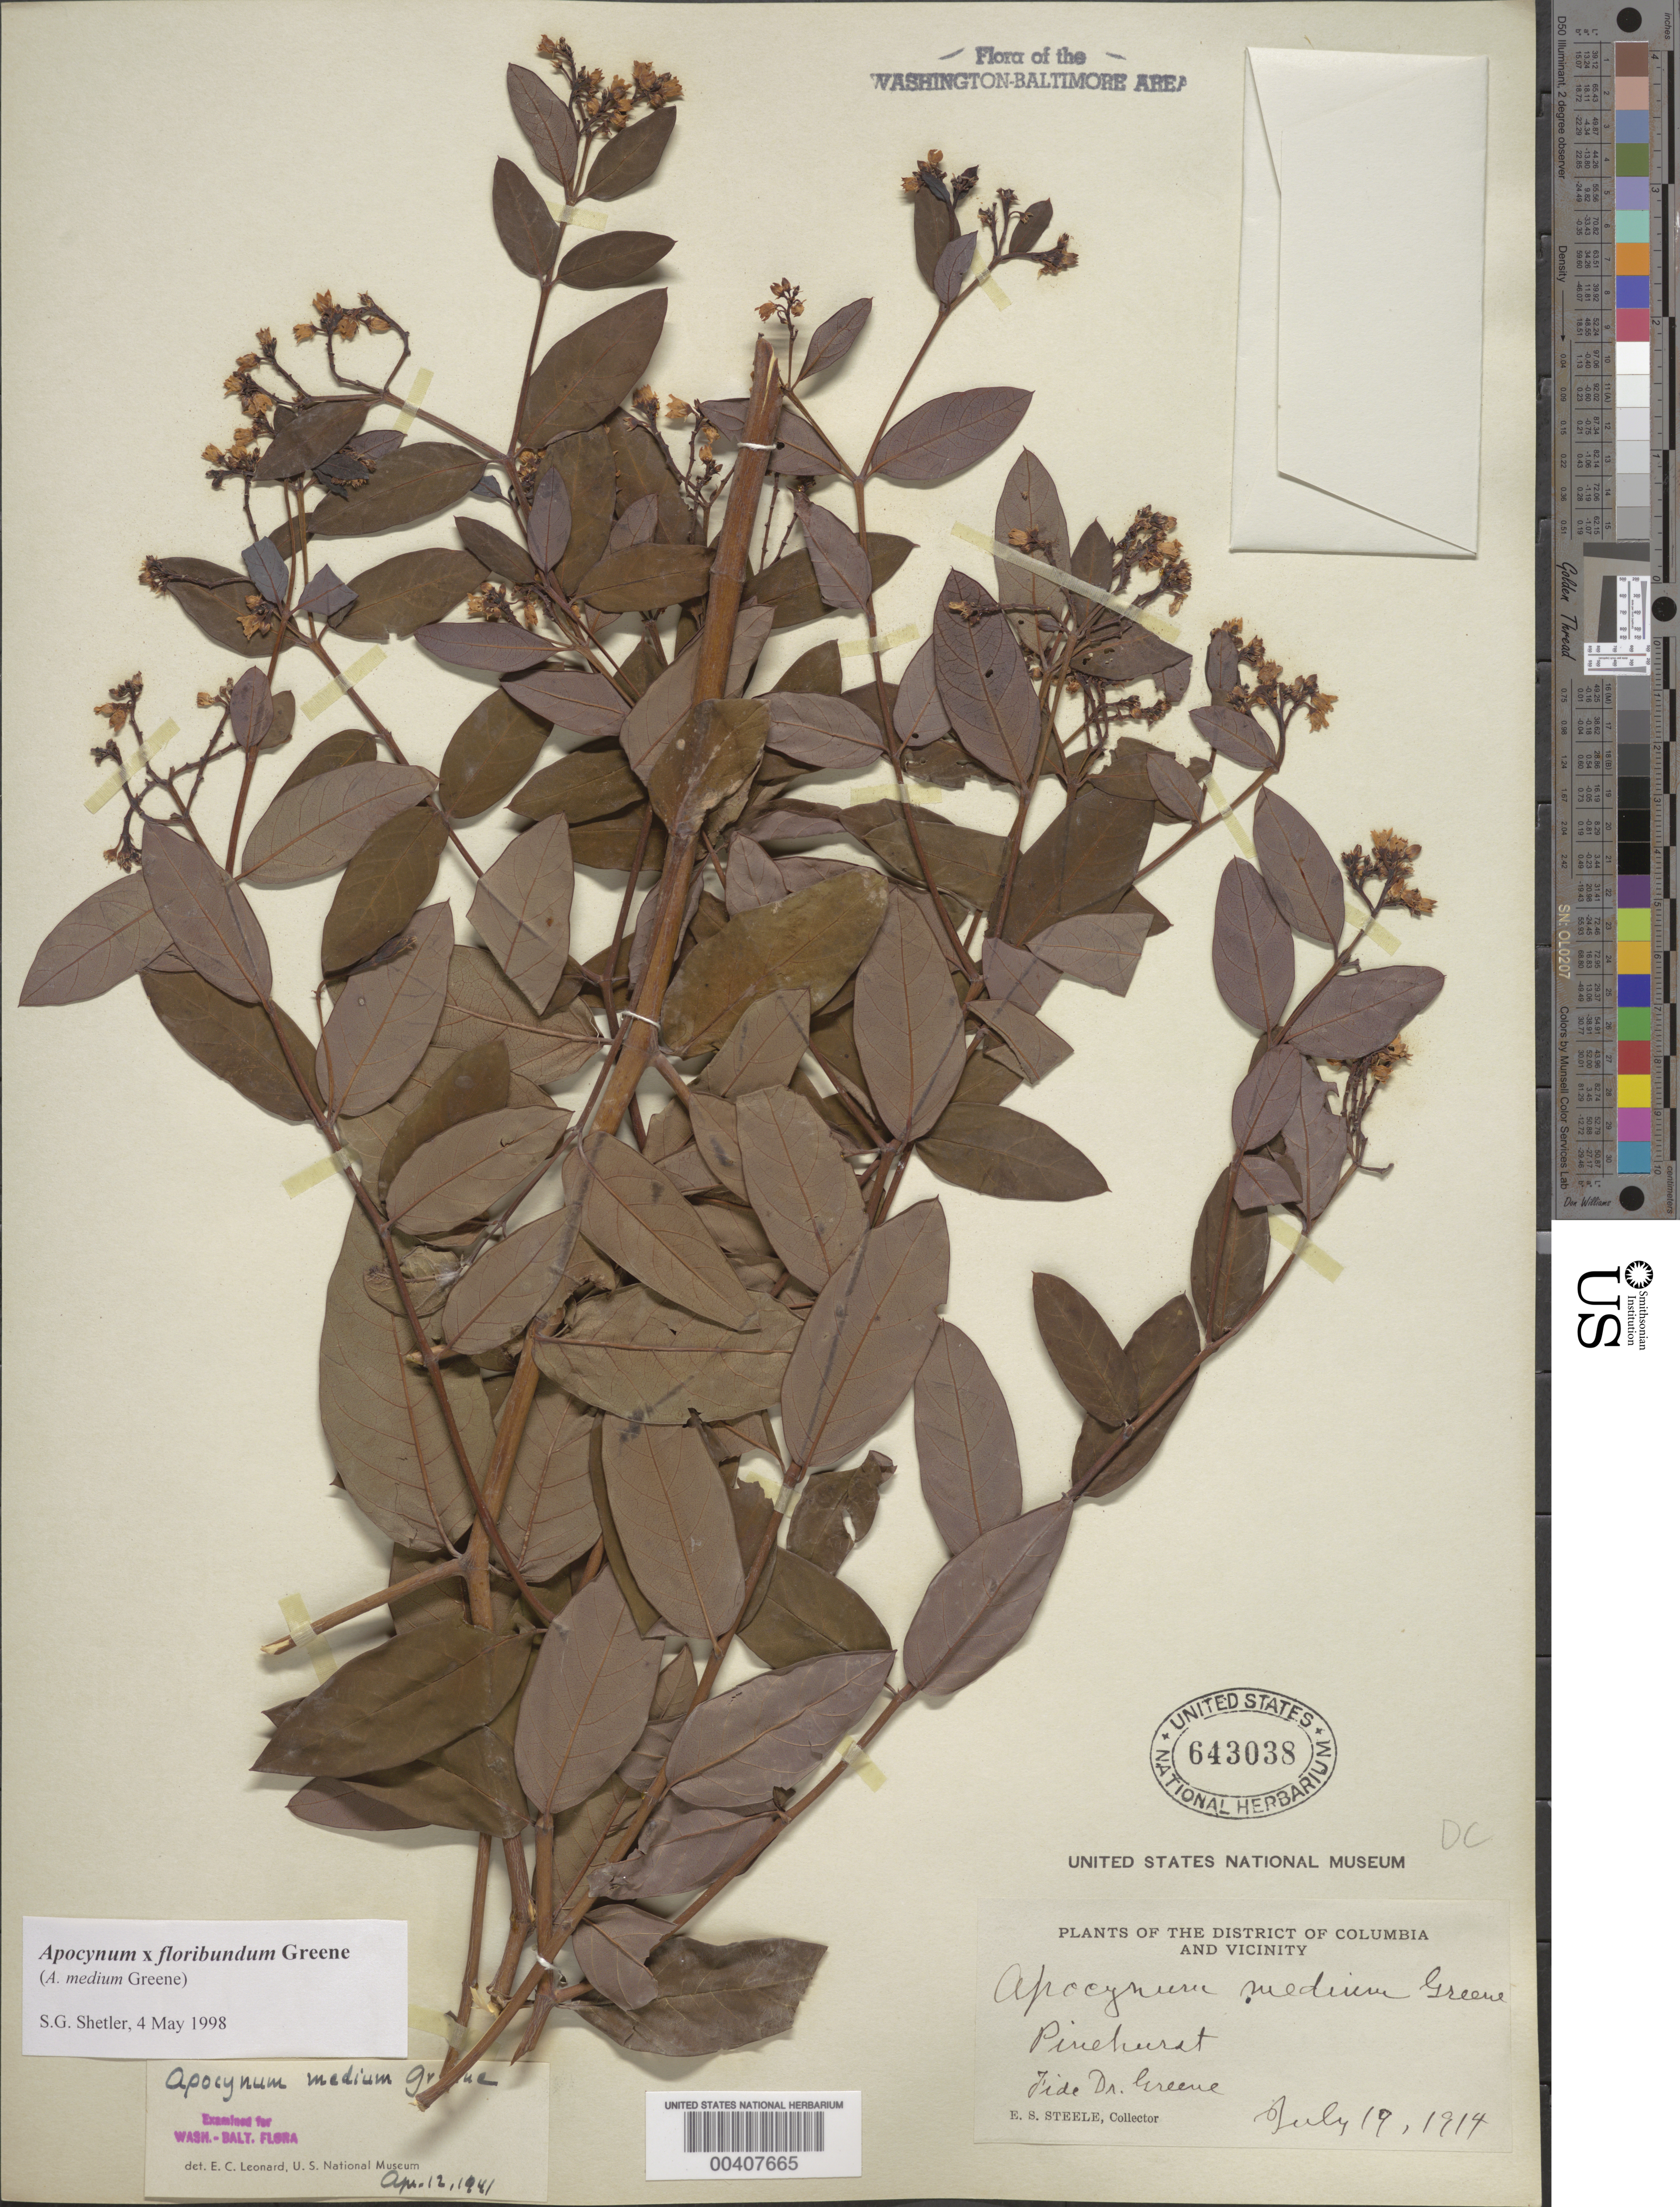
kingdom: Plantae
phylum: Tracheophyta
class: Magnoliopsida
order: Gentianales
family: Apocynaceae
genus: Apocynum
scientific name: Apocynum x floribundum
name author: Greene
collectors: E. Steele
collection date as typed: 19 Jul 1914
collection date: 1914-07-19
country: United States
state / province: District of Columbia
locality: Pinehurst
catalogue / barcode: US 643038